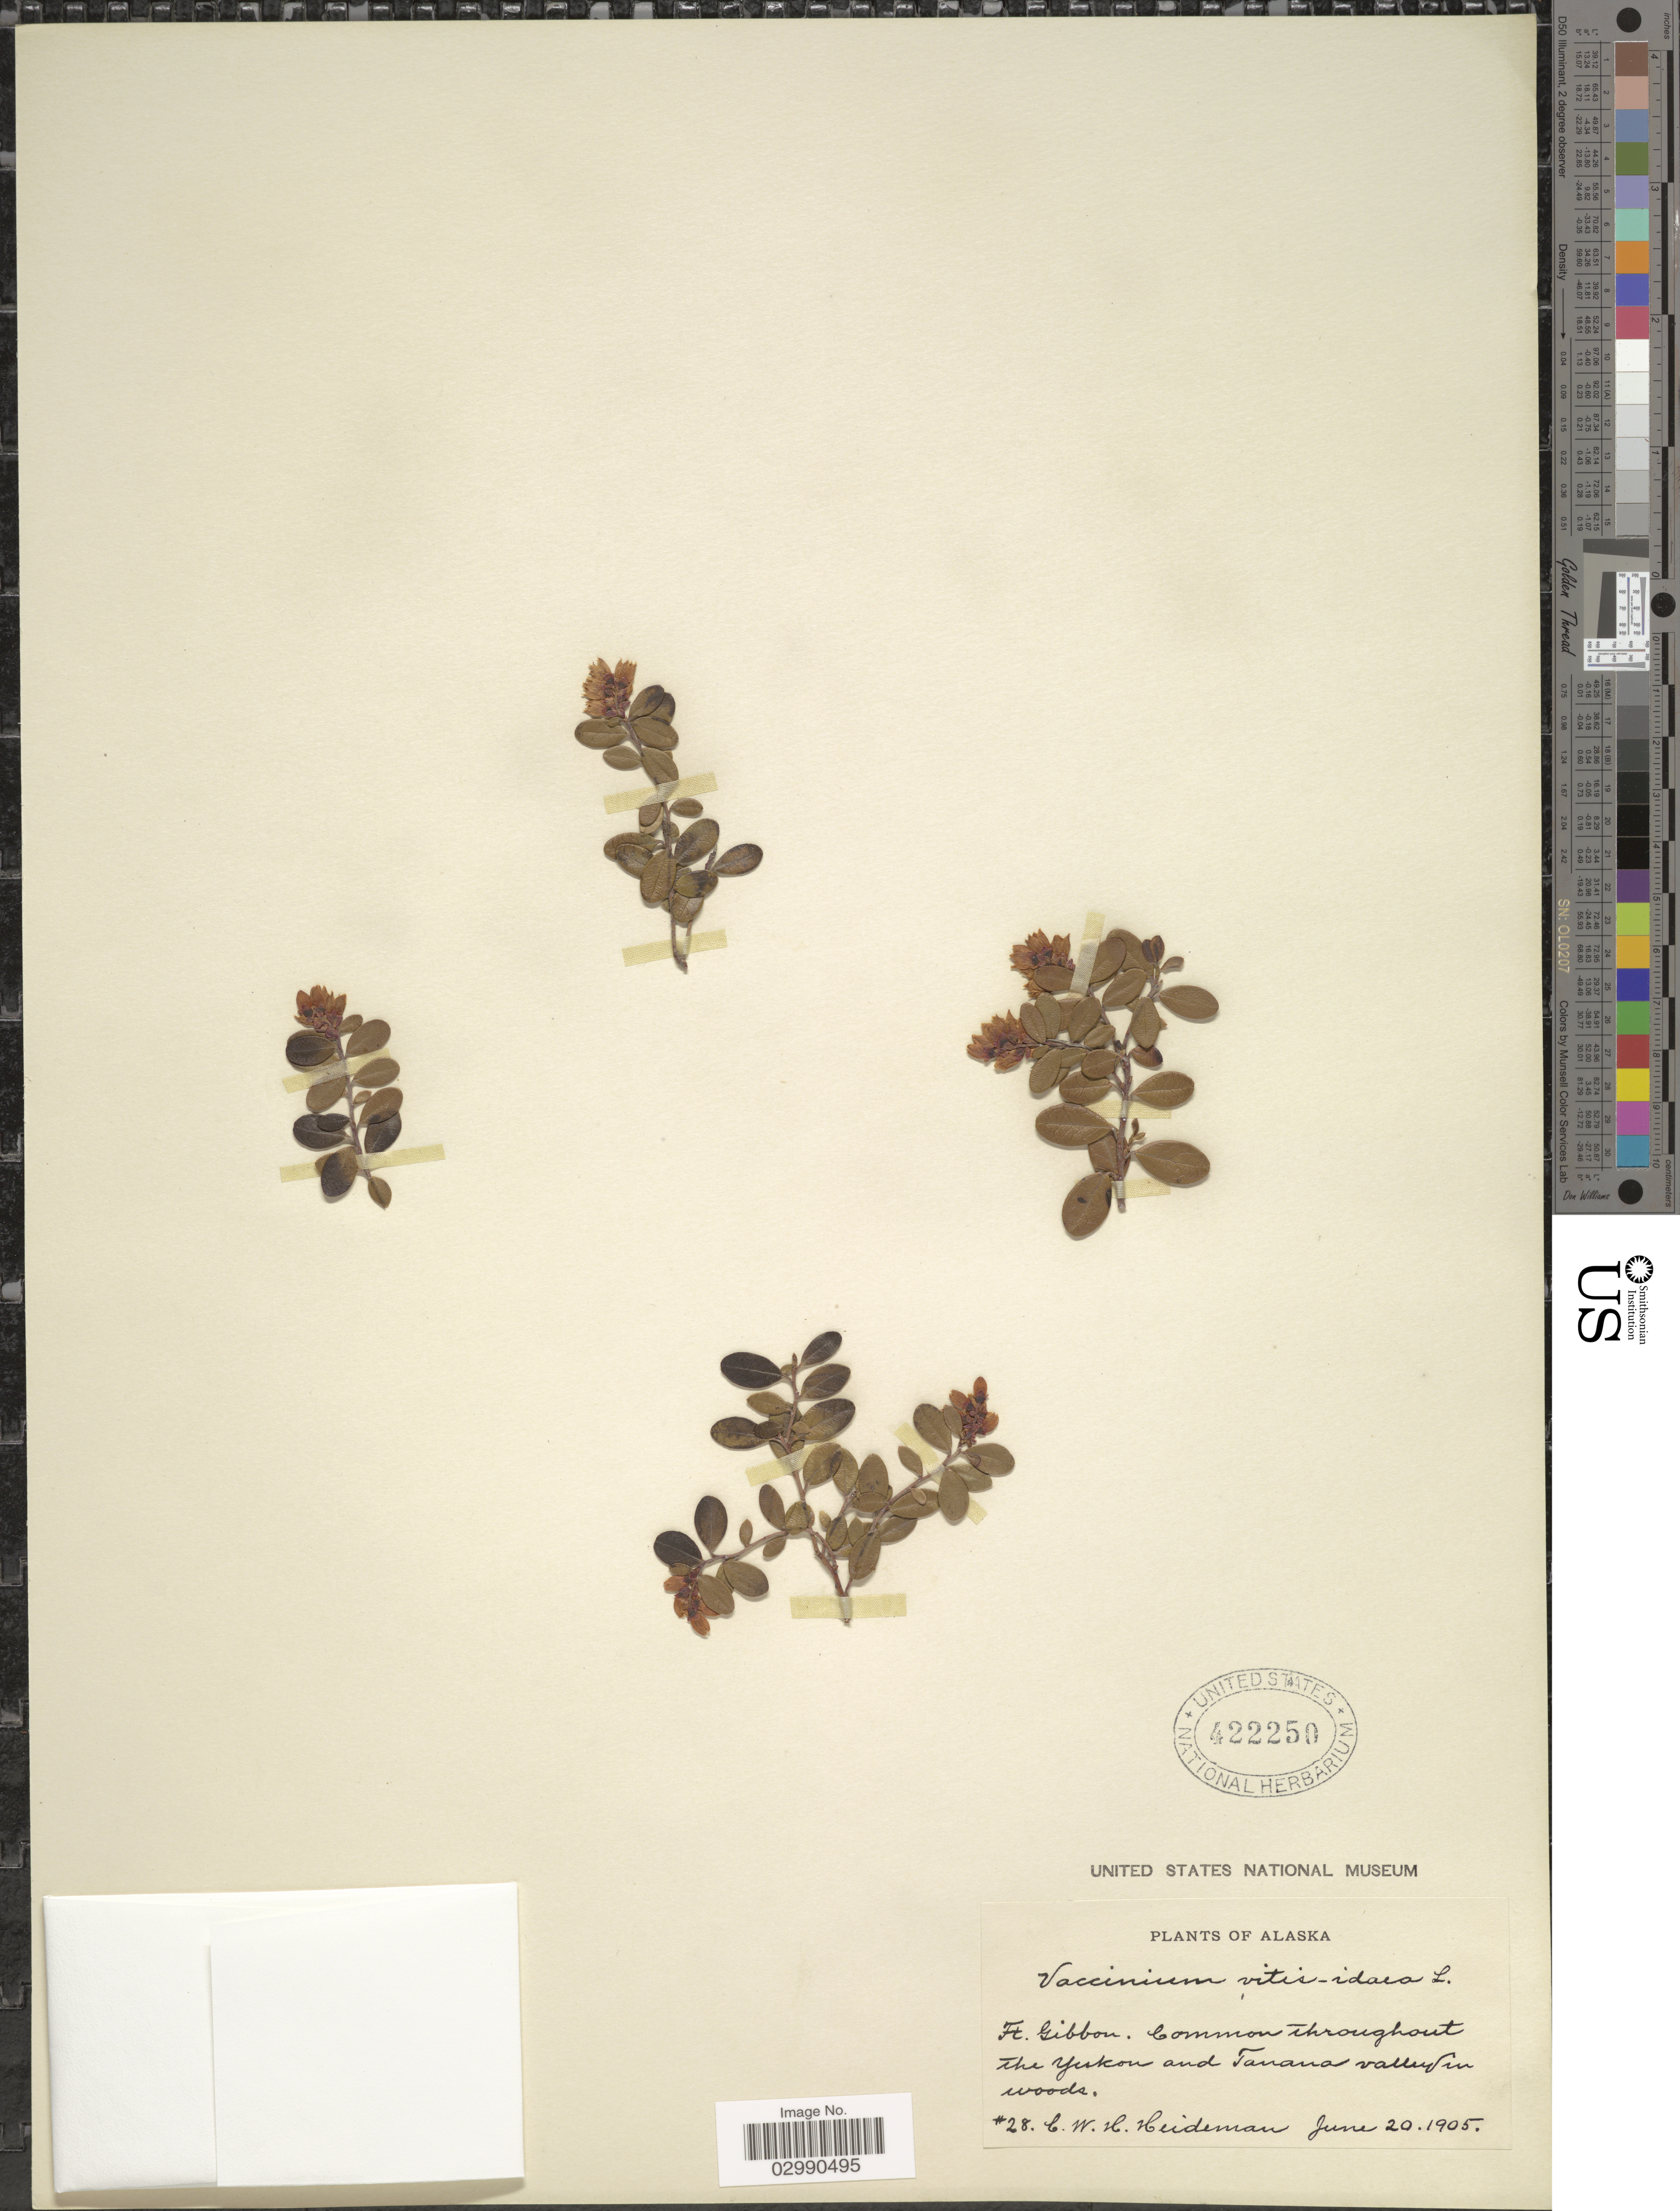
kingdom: Plantae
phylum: Tracheophyta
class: Magnoliopsida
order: Ericales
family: Ericaceae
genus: Vaccinium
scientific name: Vaccinium vitis-idaea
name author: L.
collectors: C. Heideman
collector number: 28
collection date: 1905-06-20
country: United States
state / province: Alaska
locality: Common throughout the Yukon and Tanana valley.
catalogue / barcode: US 422250